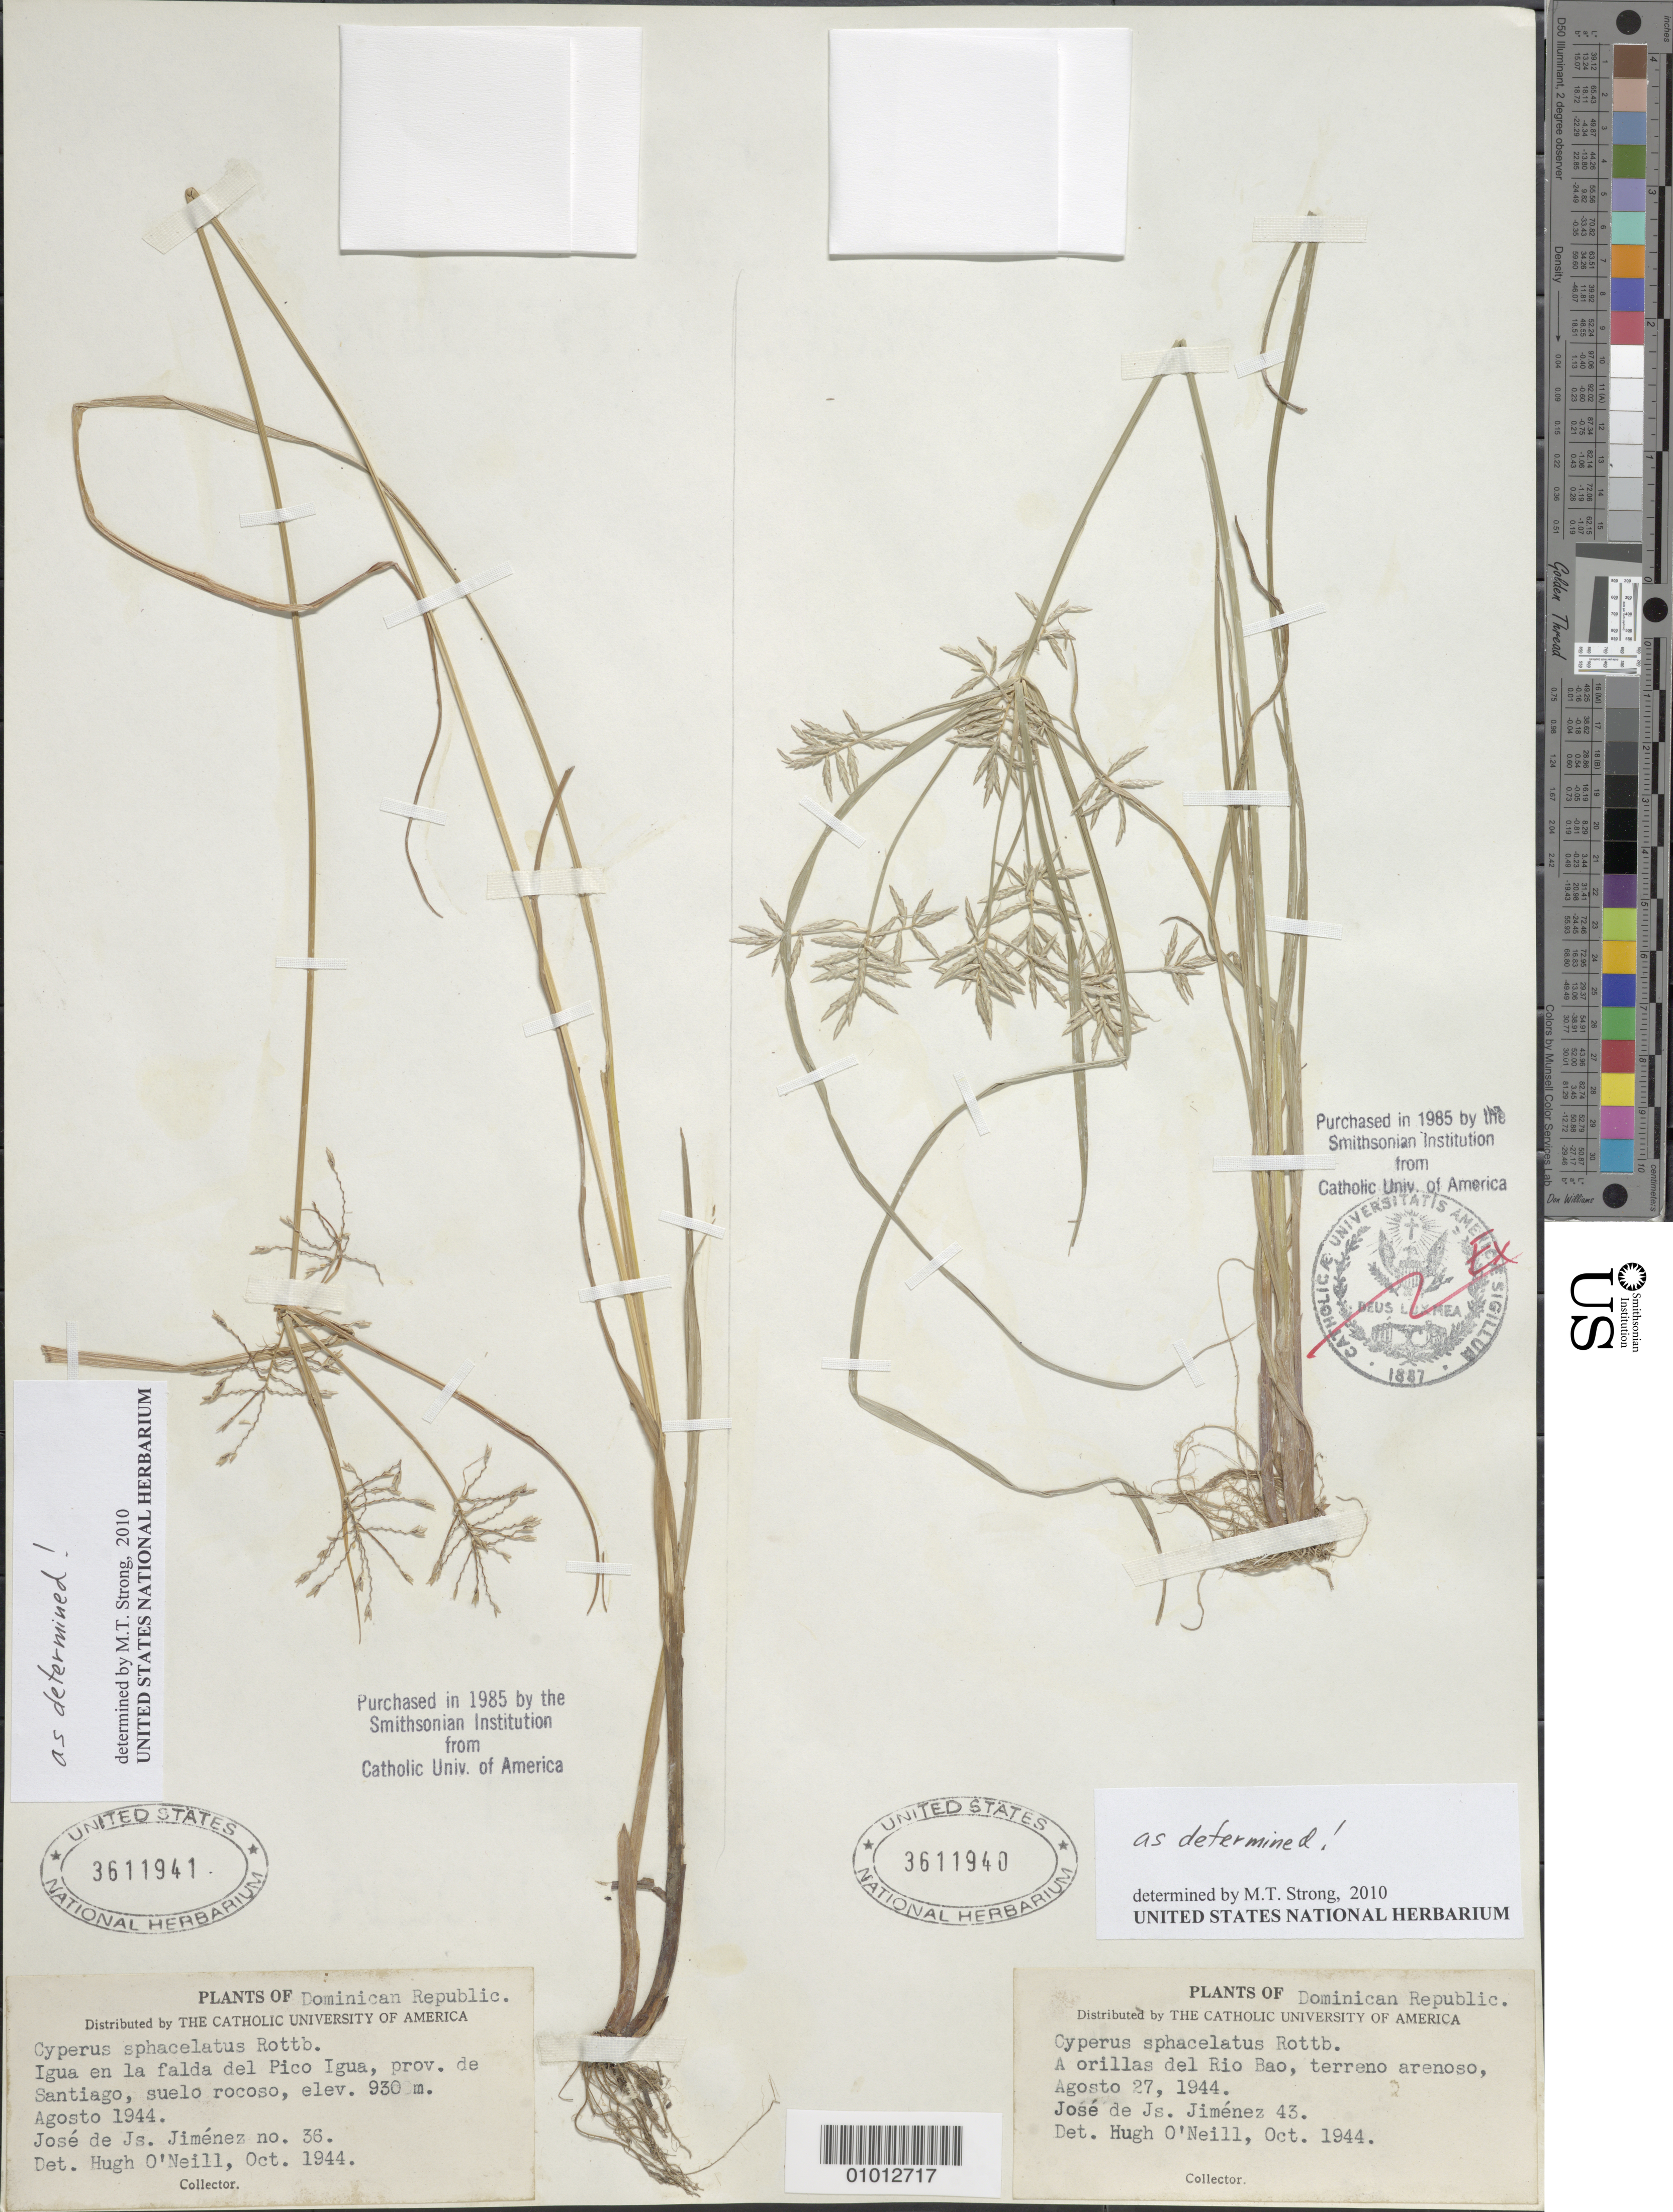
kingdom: Plantae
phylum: Tracheophyta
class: Liliopsida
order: Poales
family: Cyperaceae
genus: Cyperus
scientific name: Cyperus sphacelatus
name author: Rottb.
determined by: Strong, M. T., (US), Smithsonian Institution - National Museum of Natural History (UNITED STATES)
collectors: J. J. Jiménez Almonte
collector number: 36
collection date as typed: Aug 1944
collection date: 1944-08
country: Dominican Republic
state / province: Santiago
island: Hispaniola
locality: Igua en la falda del Pico Igua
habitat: Suelo rocoso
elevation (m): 930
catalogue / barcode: US 3611941